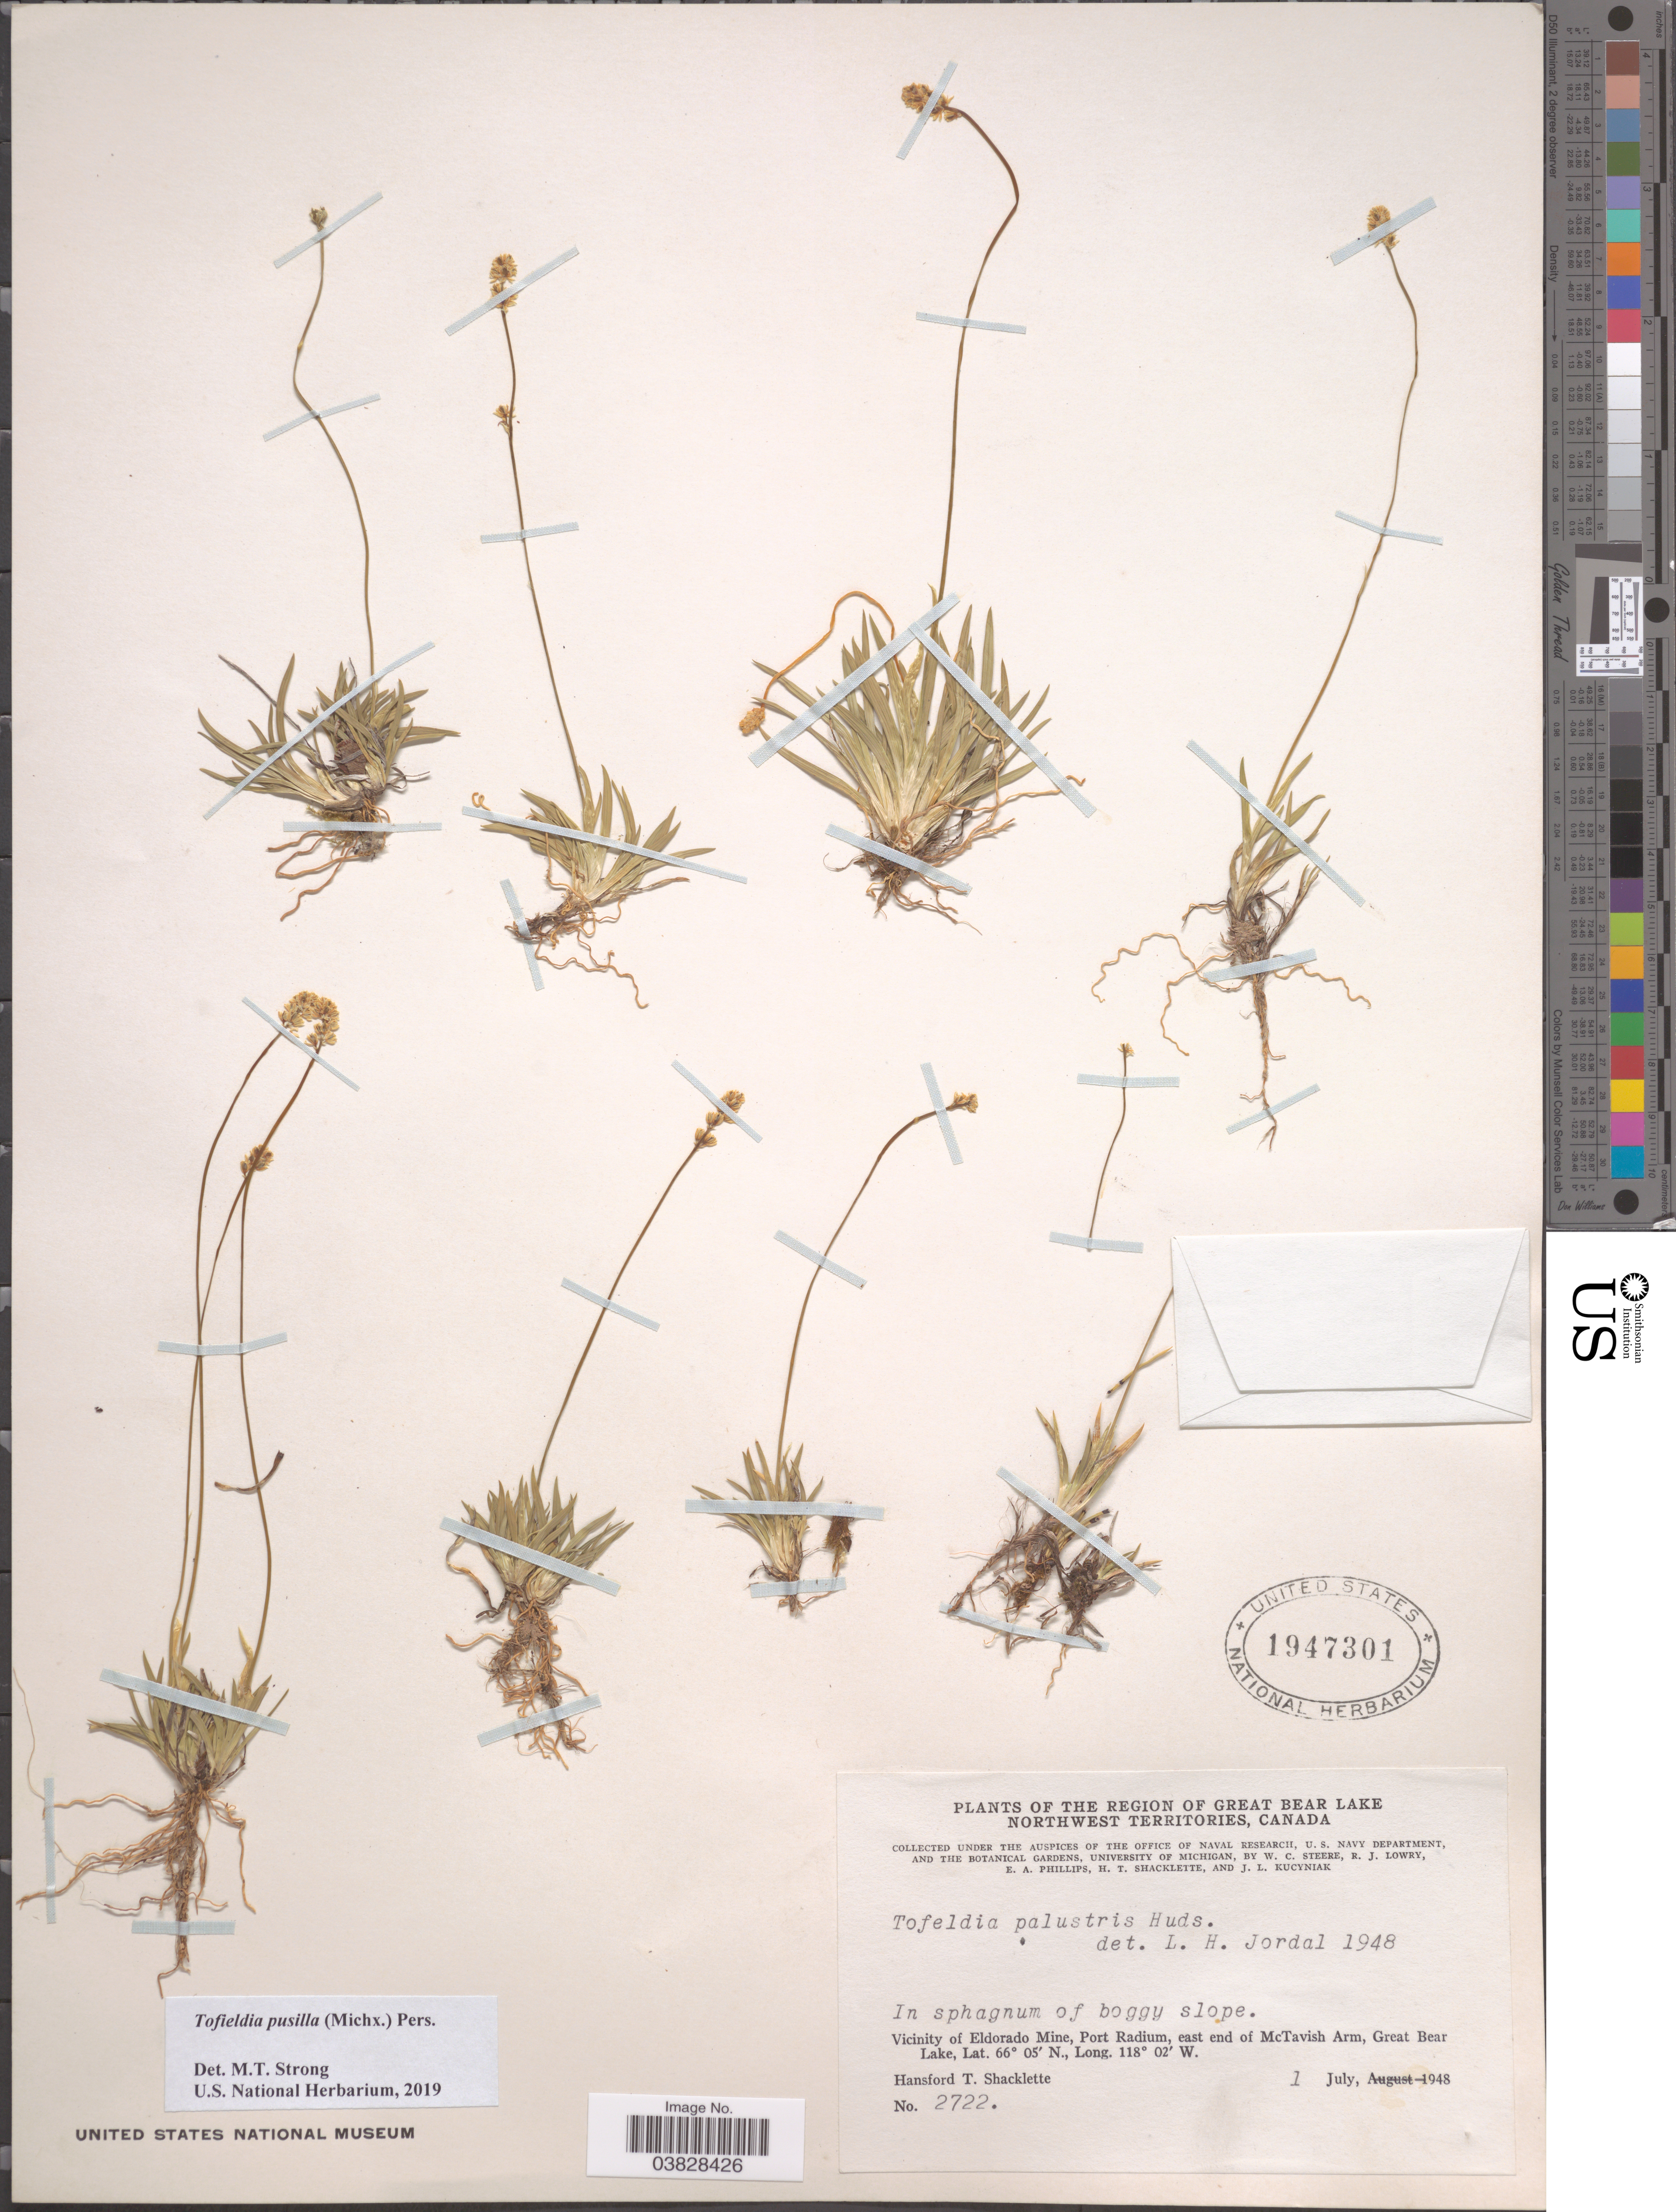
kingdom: Plantae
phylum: Tracheophyta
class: Liliopsida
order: Alismatales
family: Tofieldiaceae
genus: Tofieldia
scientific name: Tofieldia pusilla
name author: (Michx.) Pers.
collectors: W. C. Steere, R. Lowry, E. Phillips, H. Shacklette & J. Kucyniak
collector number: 2722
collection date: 1948-07-01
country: Canada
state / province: Northwest Territories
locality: The Region of Great Bear Lake. Vicinity of Eldorado Mine, Port Radium, east end of McTavish Arm, Great Bear Lake.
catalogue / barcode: US 1947301